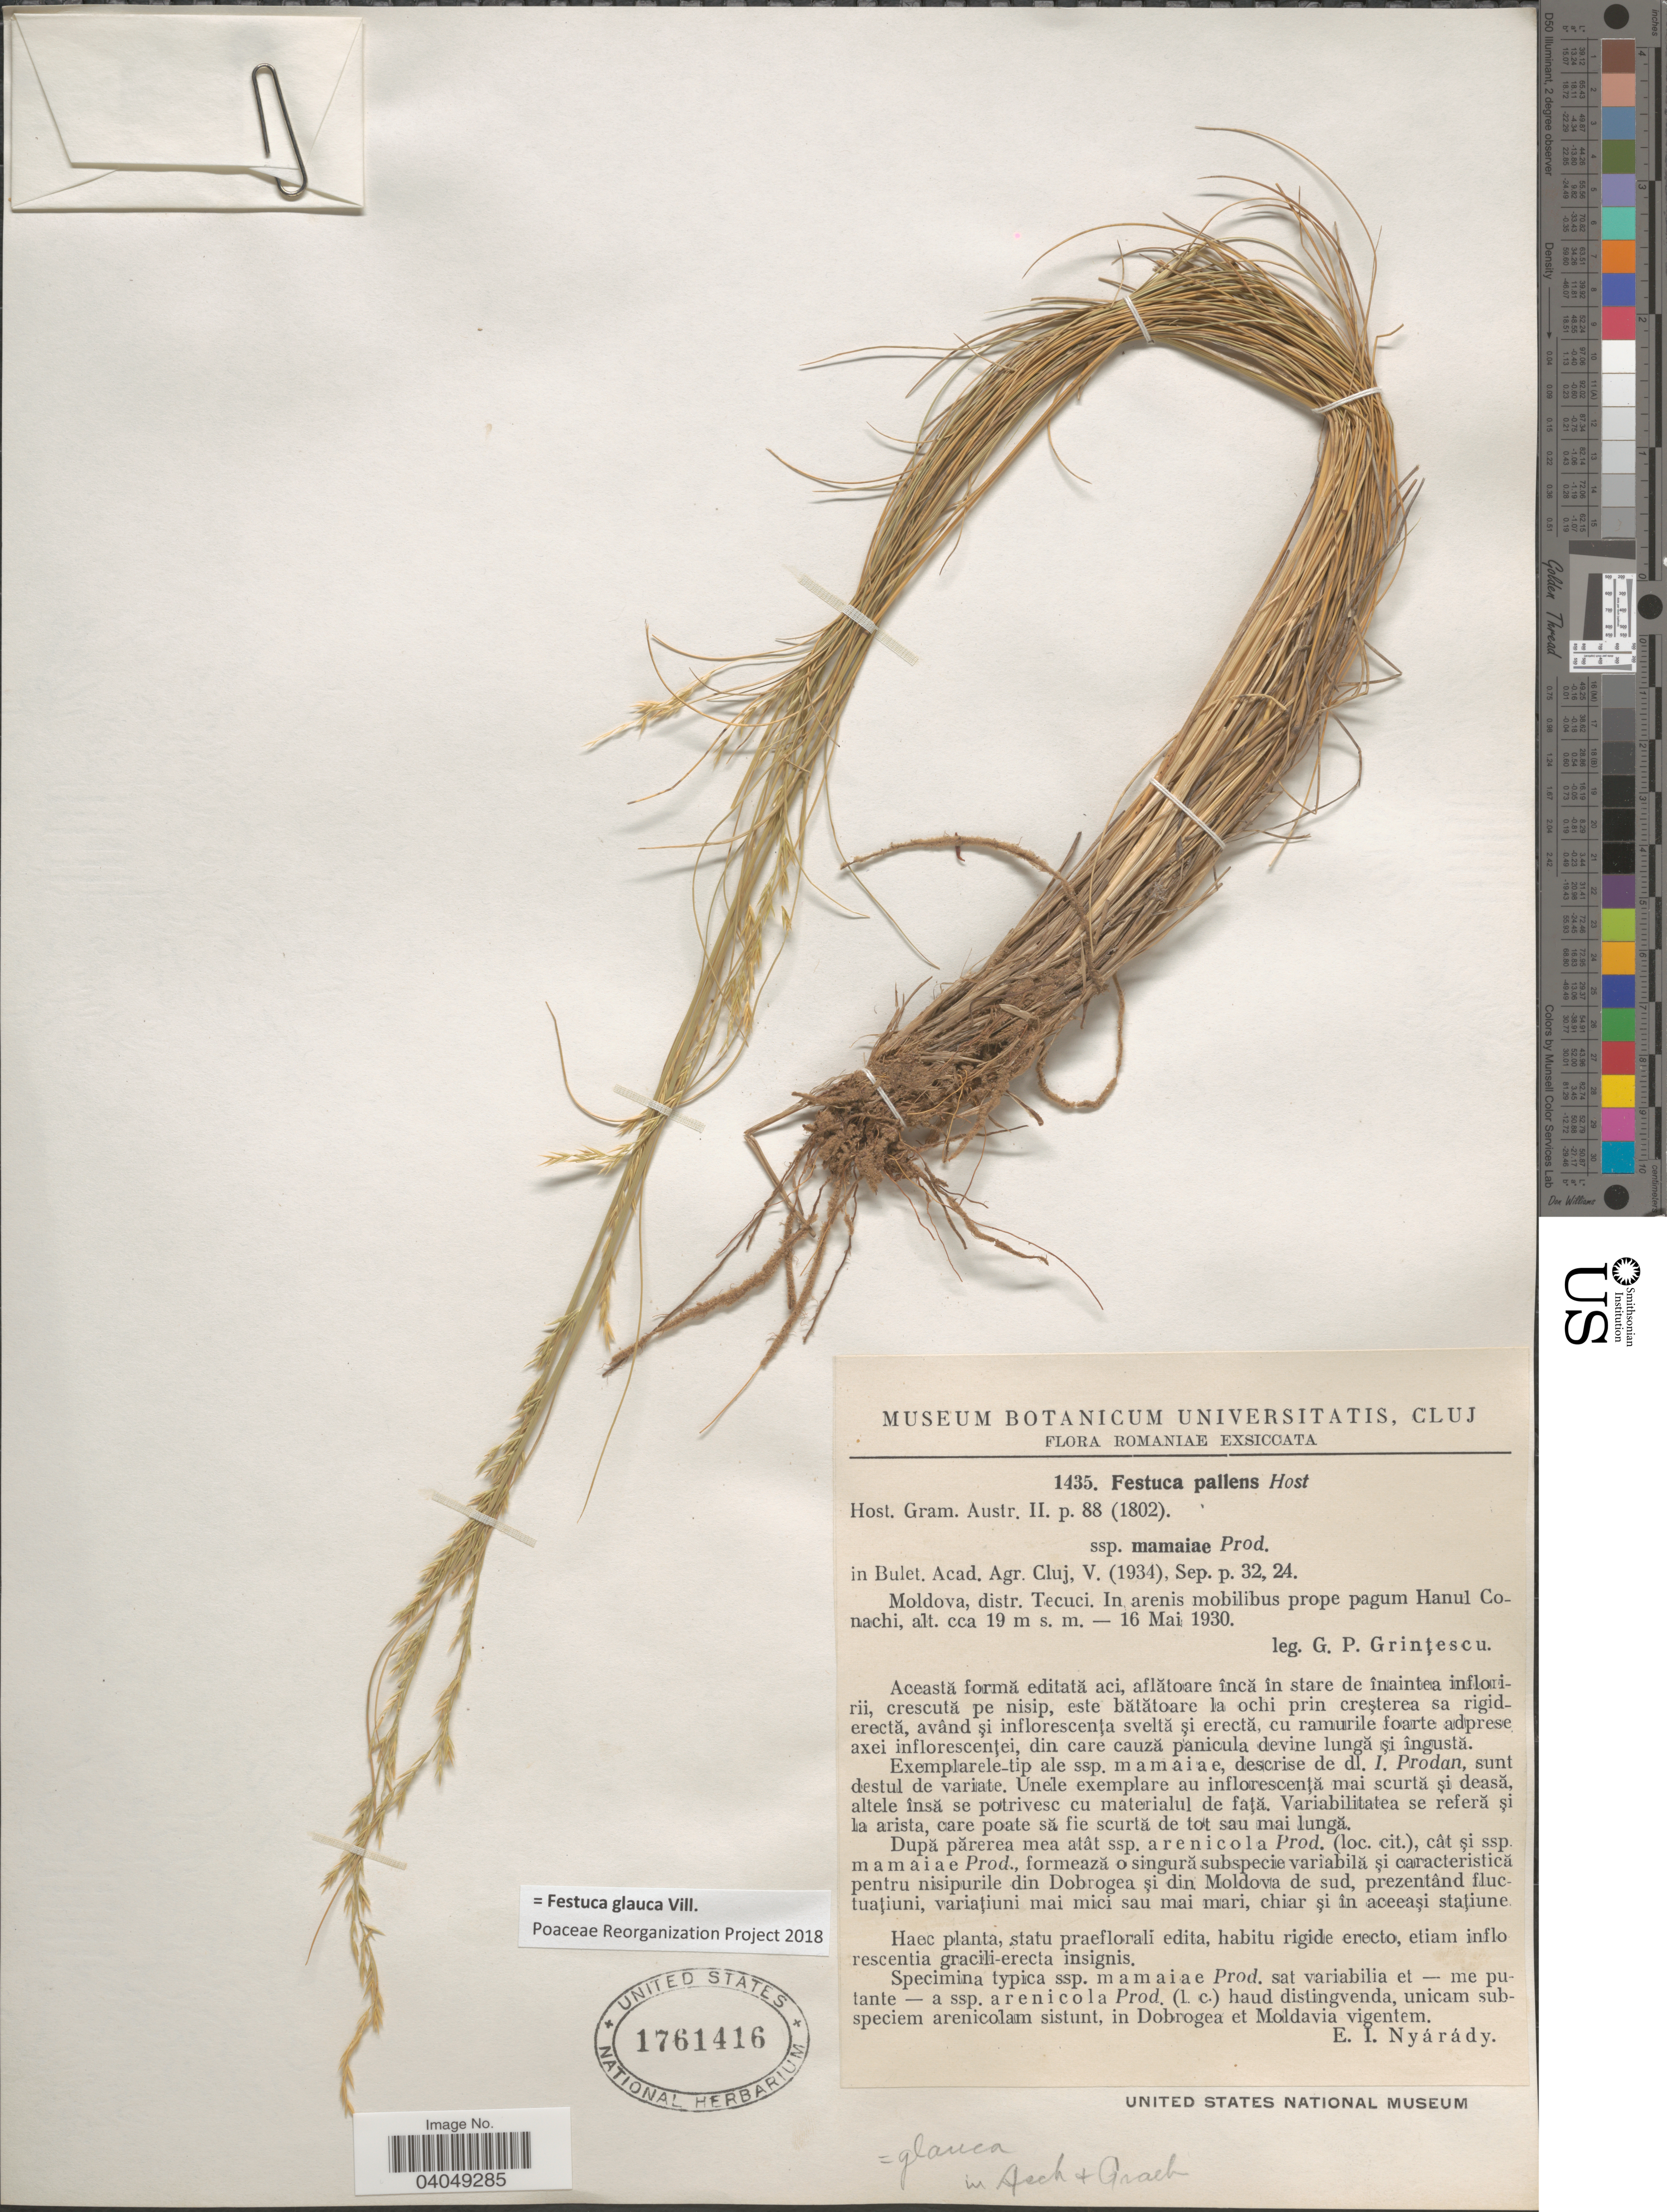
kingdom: Plantae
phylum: Tracheophyta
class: Liliopsida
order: Poales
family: Poaceae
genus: Festuca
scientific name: Festuca glauca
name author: Vill.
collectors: G. Grintescu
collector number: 1435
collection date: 1930-05-16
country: Romania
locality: Moldova, distr. Tecuci. In arenosis mobilibus prope pagum Hanul Conachi.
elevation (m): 19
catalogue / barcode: US 1761416